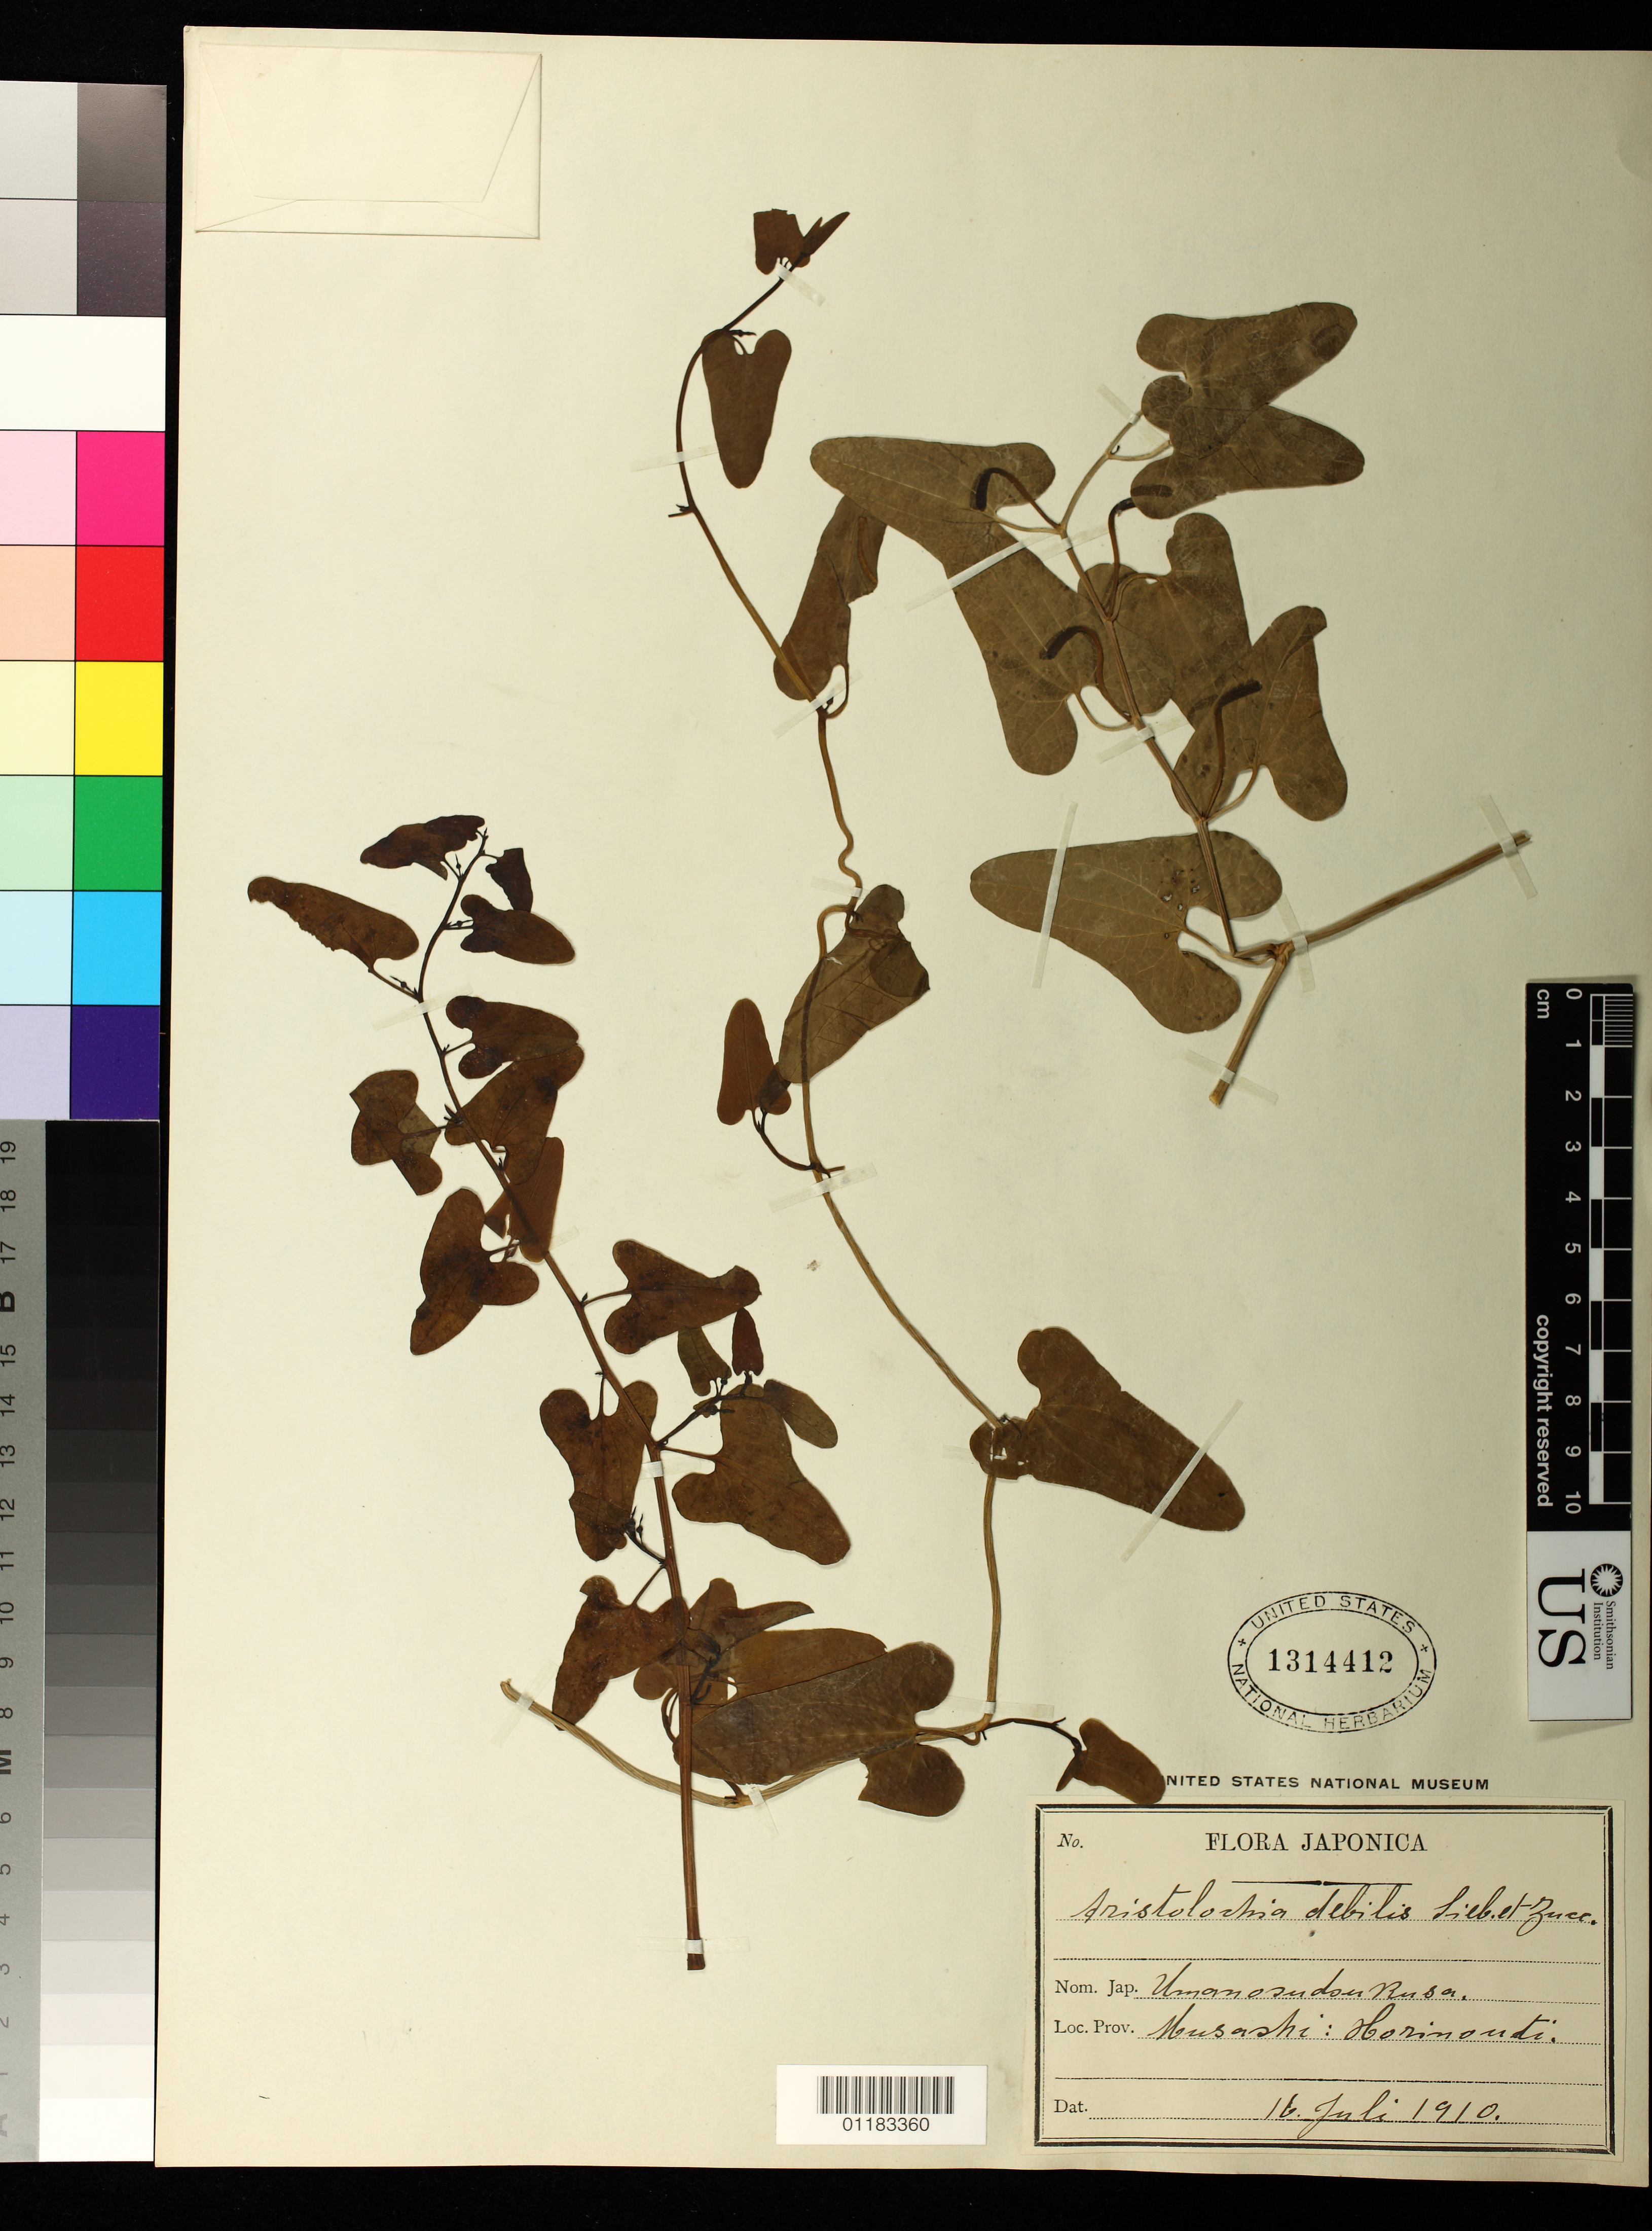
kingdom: Plantae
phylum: Tracheophyta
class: Magnoliopsida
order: Piperales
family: Aristolochiaceae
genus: Aristolochia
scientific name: Aristolochia debilis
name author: Siebold & Zucc.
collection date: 1910-07-16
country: Japan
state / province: Tokyo, Federal City of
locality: Prov. Musashi: Horinouti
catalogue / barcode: US 1314412